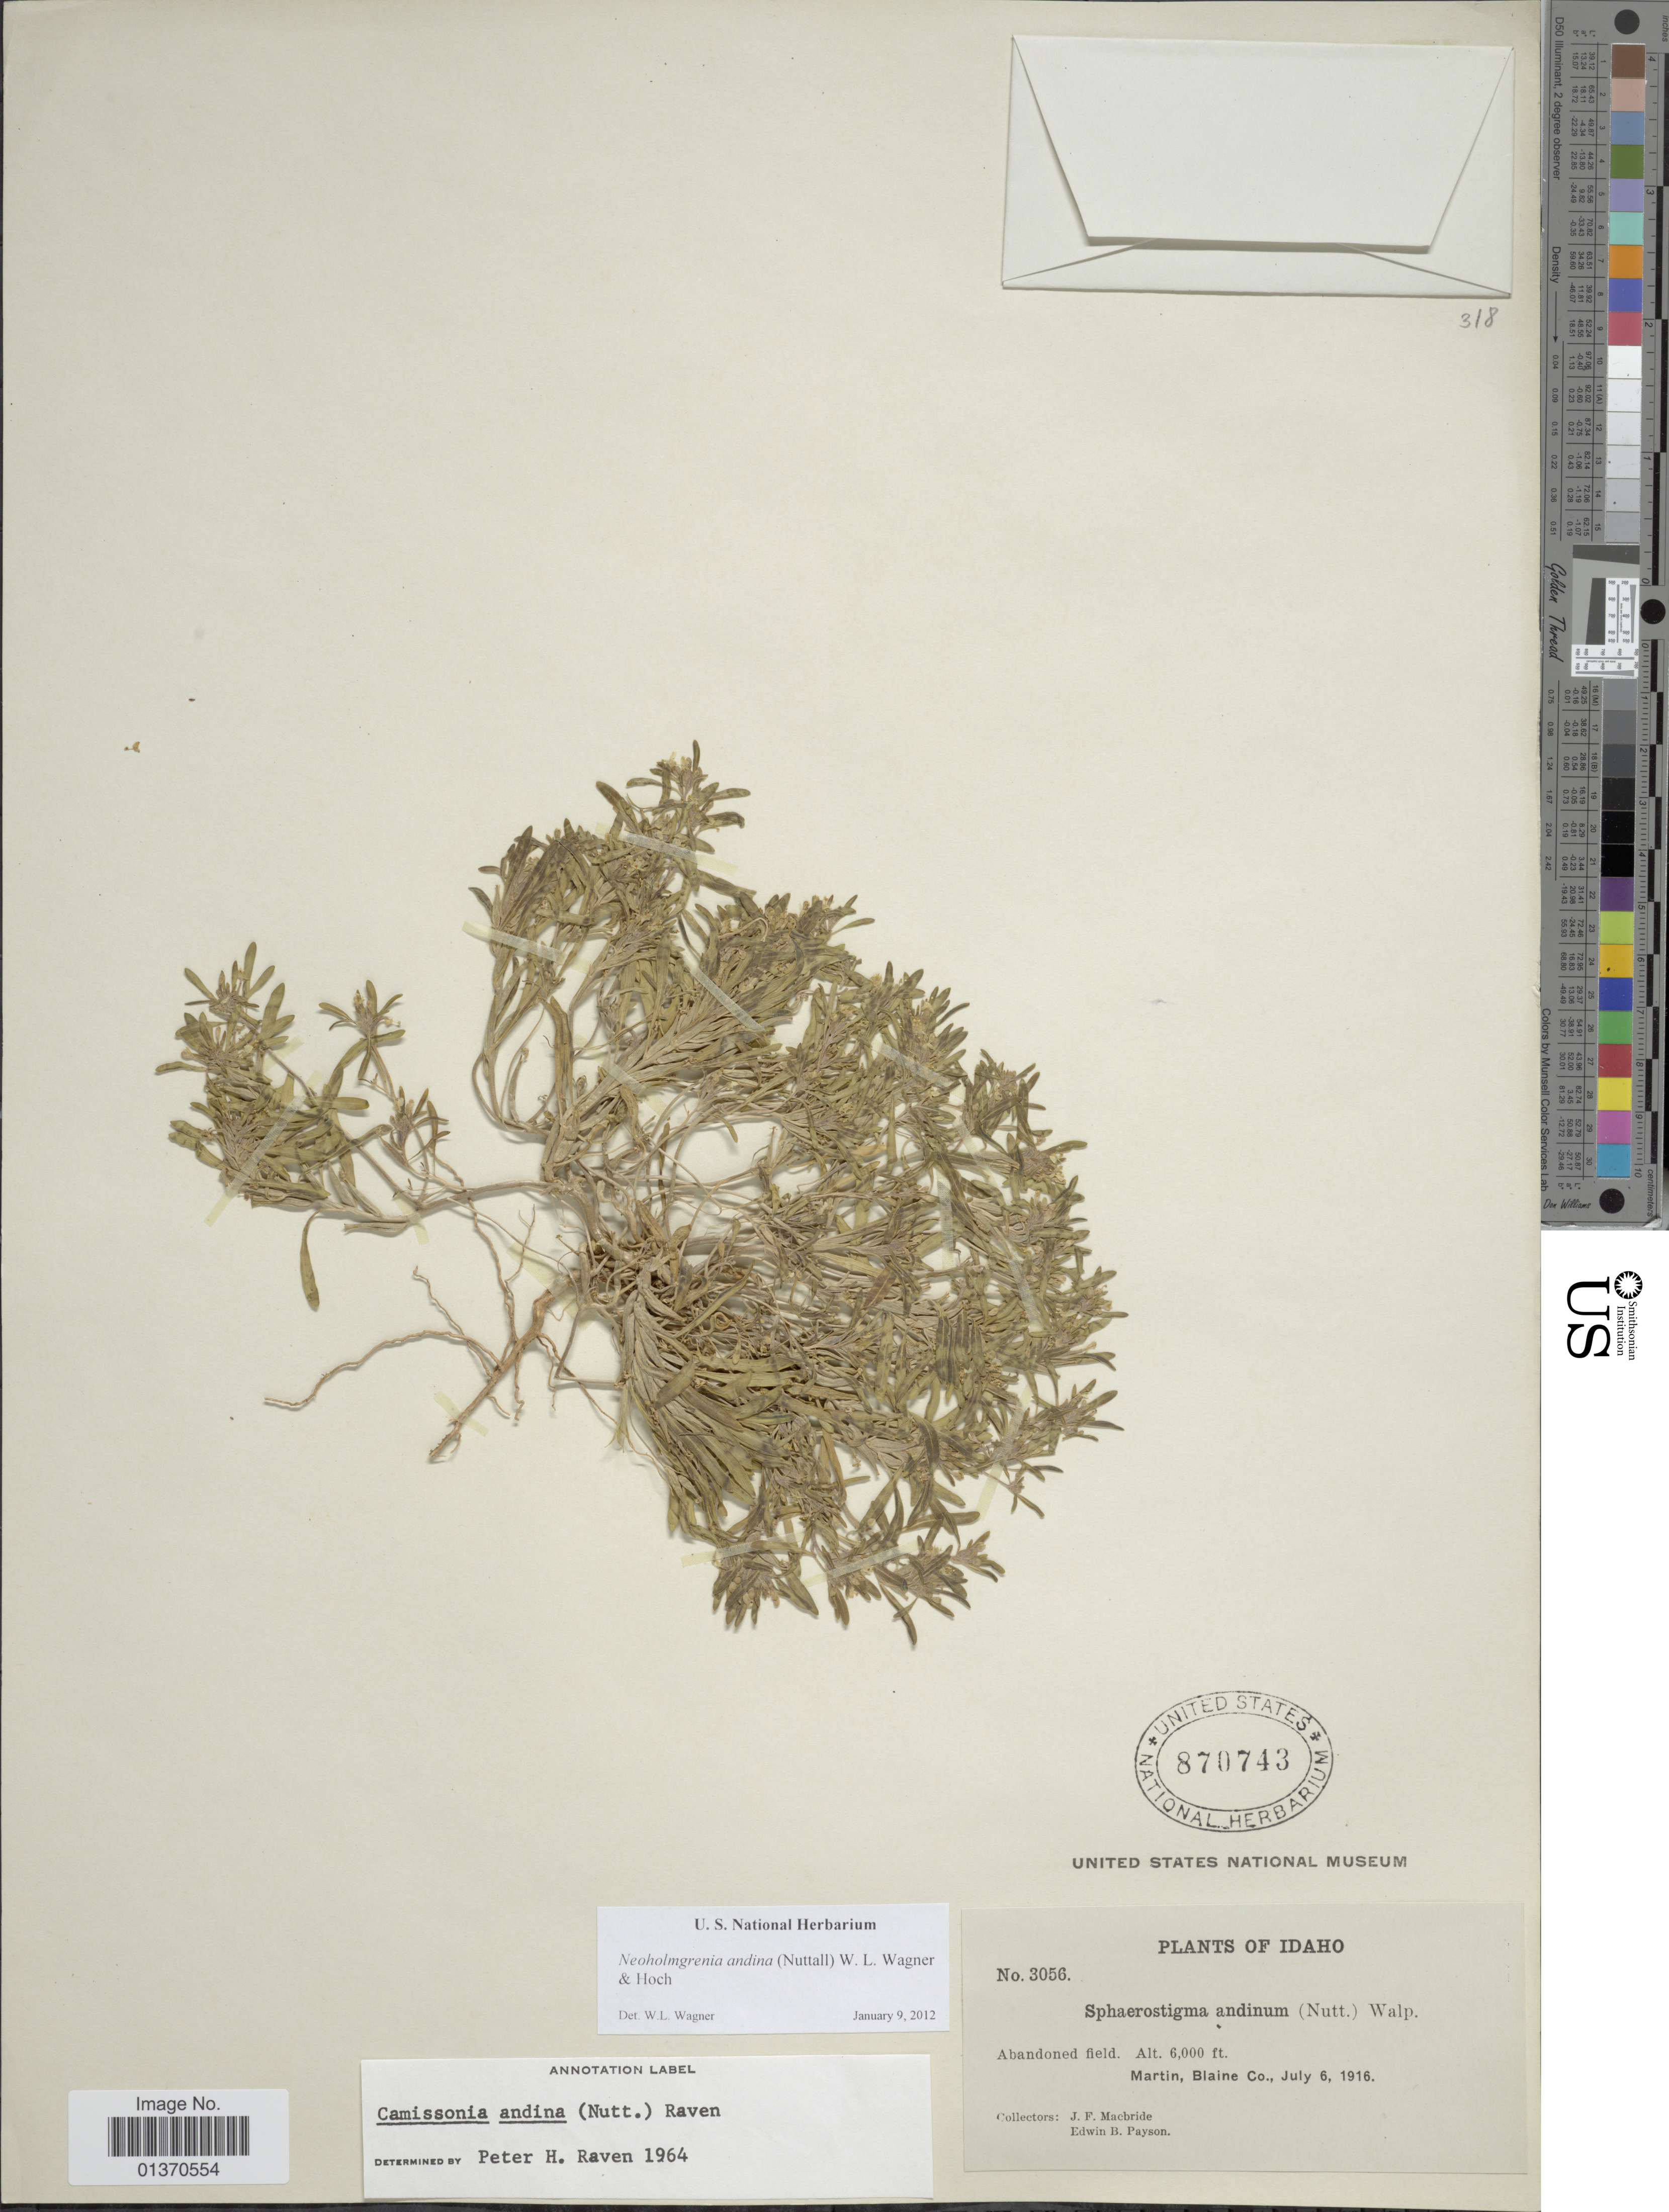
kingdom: Plantae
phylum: Tracheophyta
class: Magnoliopsida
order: Myrtales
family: Onagraceae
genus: Neoholmgrenia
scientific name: Neoholmgrenia andina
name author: (Nutt.) W.L. Wagner & Hoch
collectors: J. F. Macbride & E. B. Payson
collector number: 3056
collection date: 1916-07-06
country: United States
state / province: Idaho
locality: Martin, Blaine Co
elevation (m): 1829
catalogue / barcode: US 870743